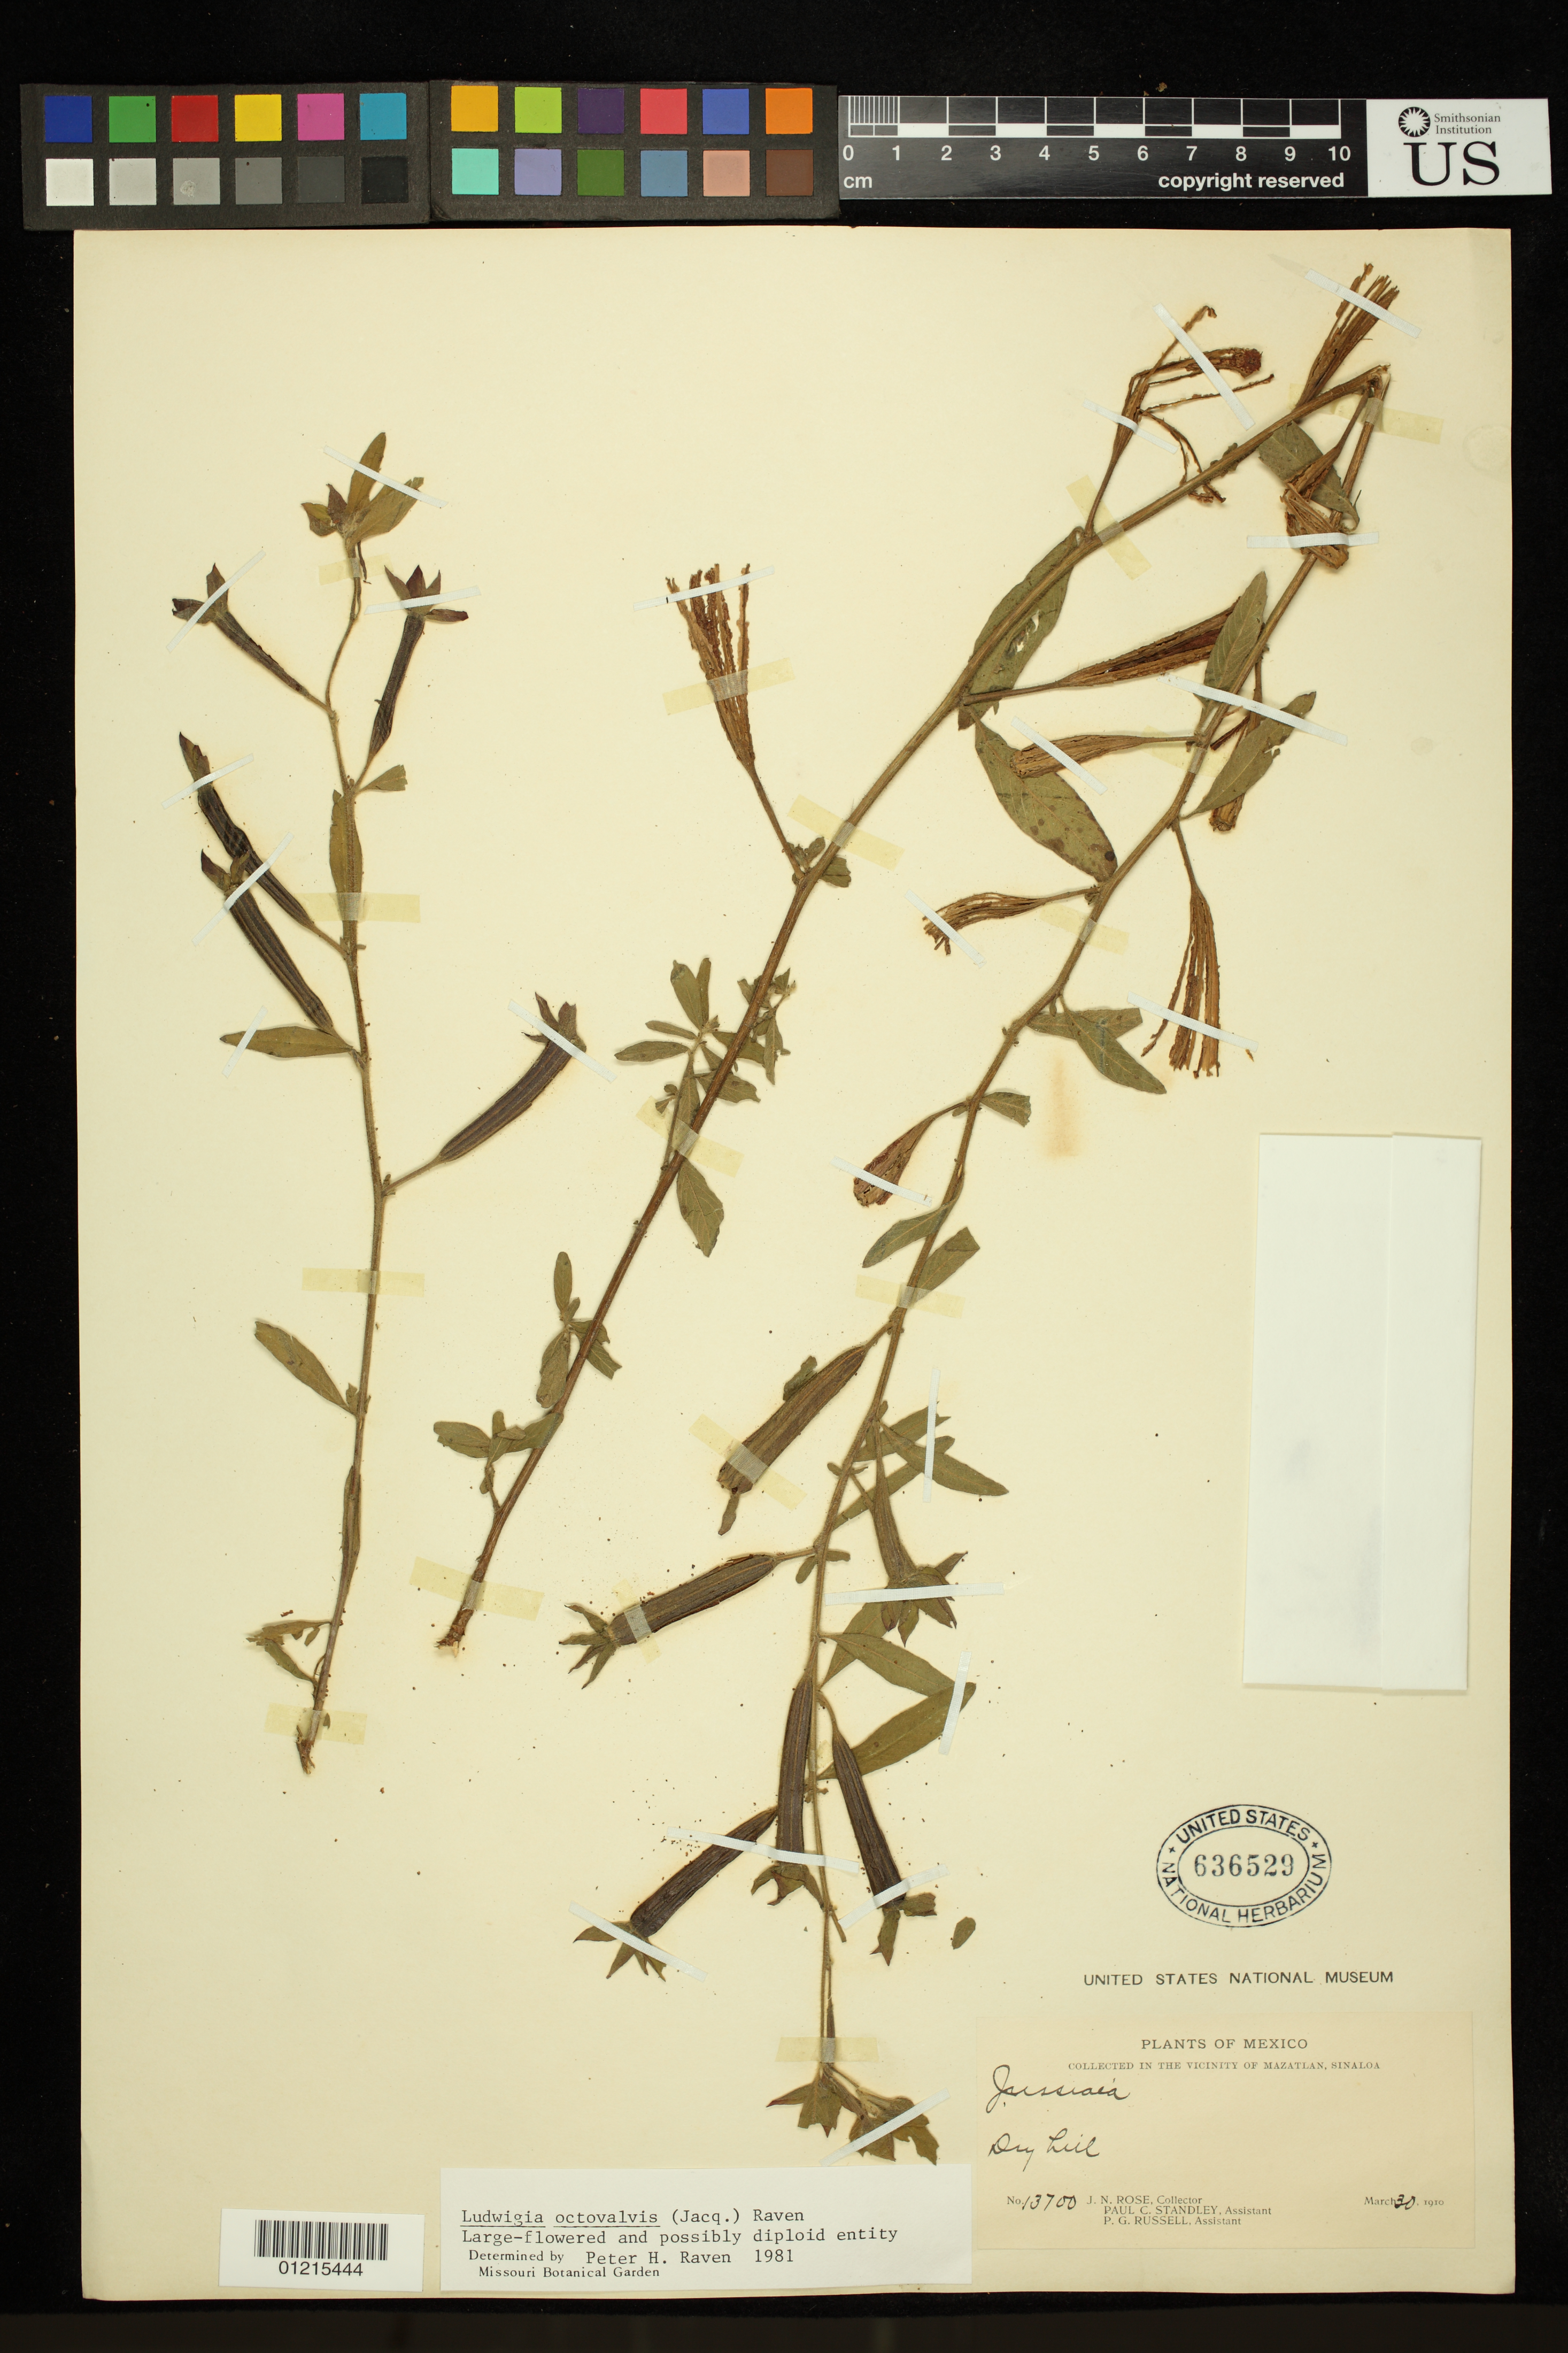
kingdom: Plantae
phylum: Tracheophyta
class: Magnoliopsida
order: Myrtales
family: Onagraceae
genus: Ludwigia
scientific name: Ludwigia octovalvis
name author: (Jacq.) P.H. Raven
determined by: Raven, P. H.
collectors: J. N. Rose, P. C. Standley & P. G. Russell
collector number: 13700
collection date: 1910-03-30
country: Mexico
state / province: Sinaloa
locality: Vicinity of Mazatlan.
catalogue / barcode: US 636529